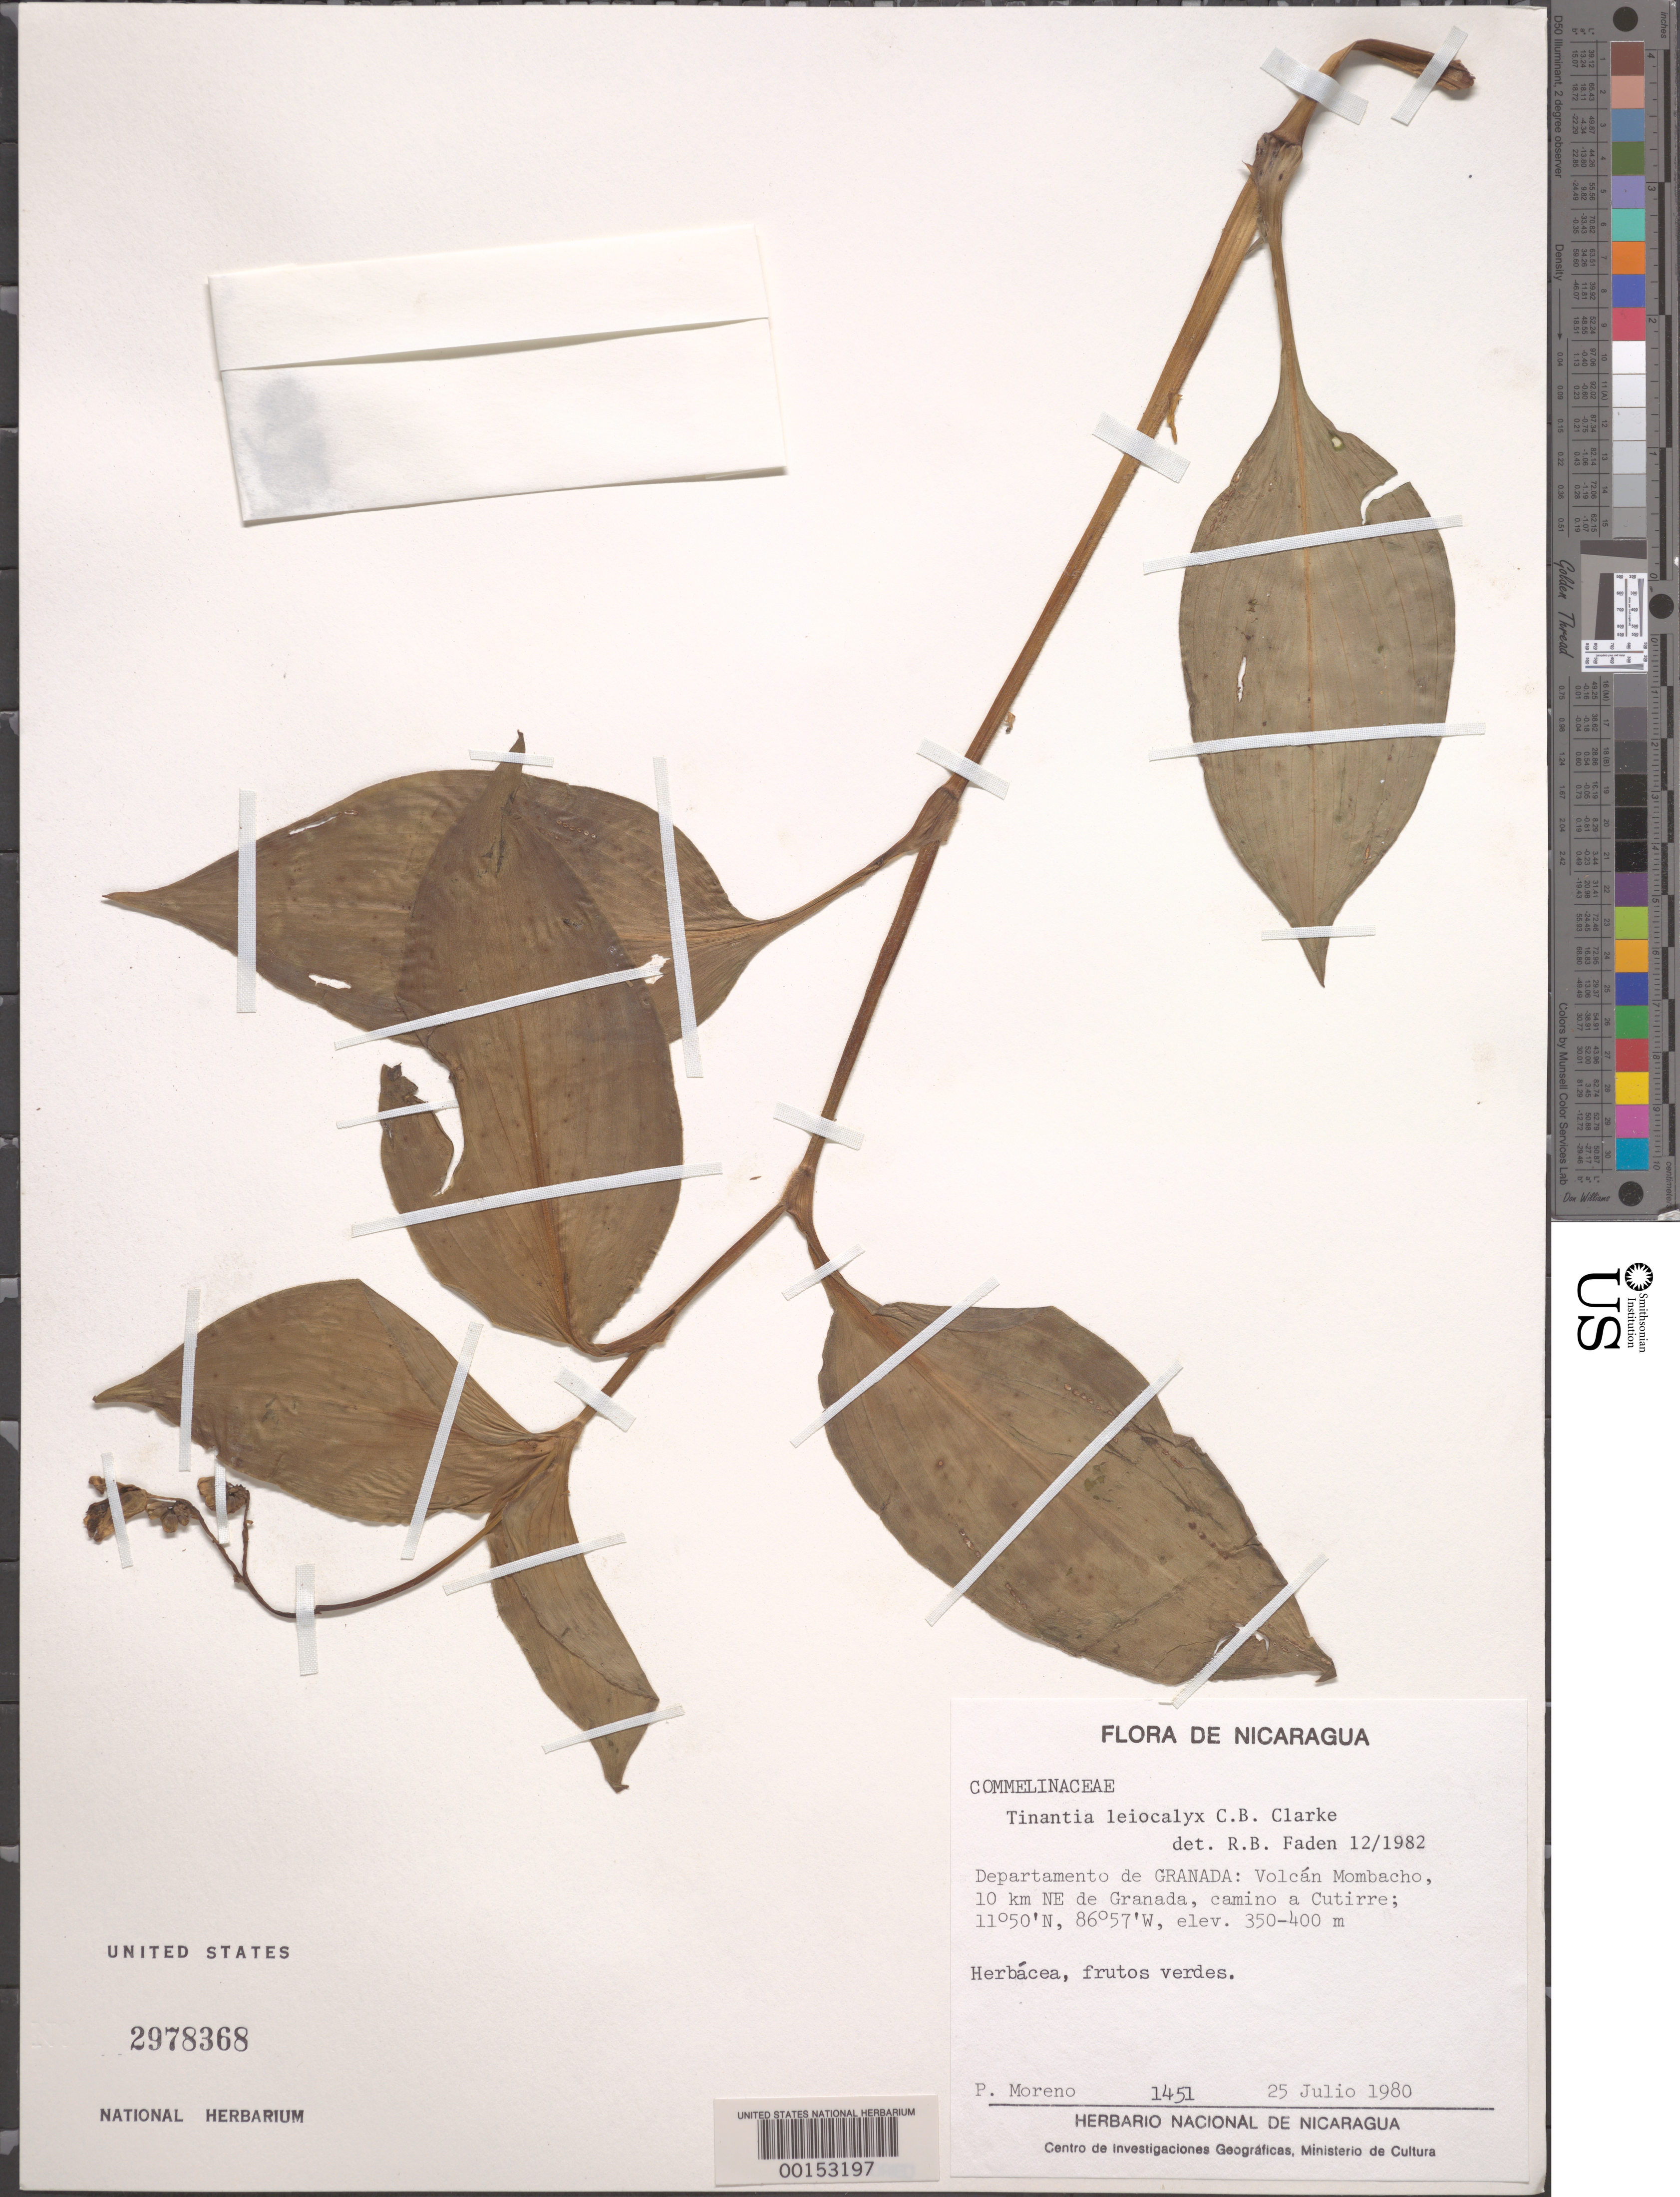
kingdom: Plantae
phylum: Tracheophyta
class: Liliopsida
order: Commelinales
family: Commelinaceae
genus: Tinantia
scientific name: Tinantia leiocalyx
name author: C.B. Clarke in Donn. Sm.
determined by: Faden, Robert B., (US), Smithsonian Institution - National Museum of Natural History (UNITED STATES)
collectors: P. Moreno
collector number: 1451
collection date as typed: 25 Jul 1980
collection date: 1980-07-25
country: Nicaragua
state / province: Granada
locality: Volcan mombacho, ne of granada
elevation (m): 350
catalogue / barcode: US 2978368